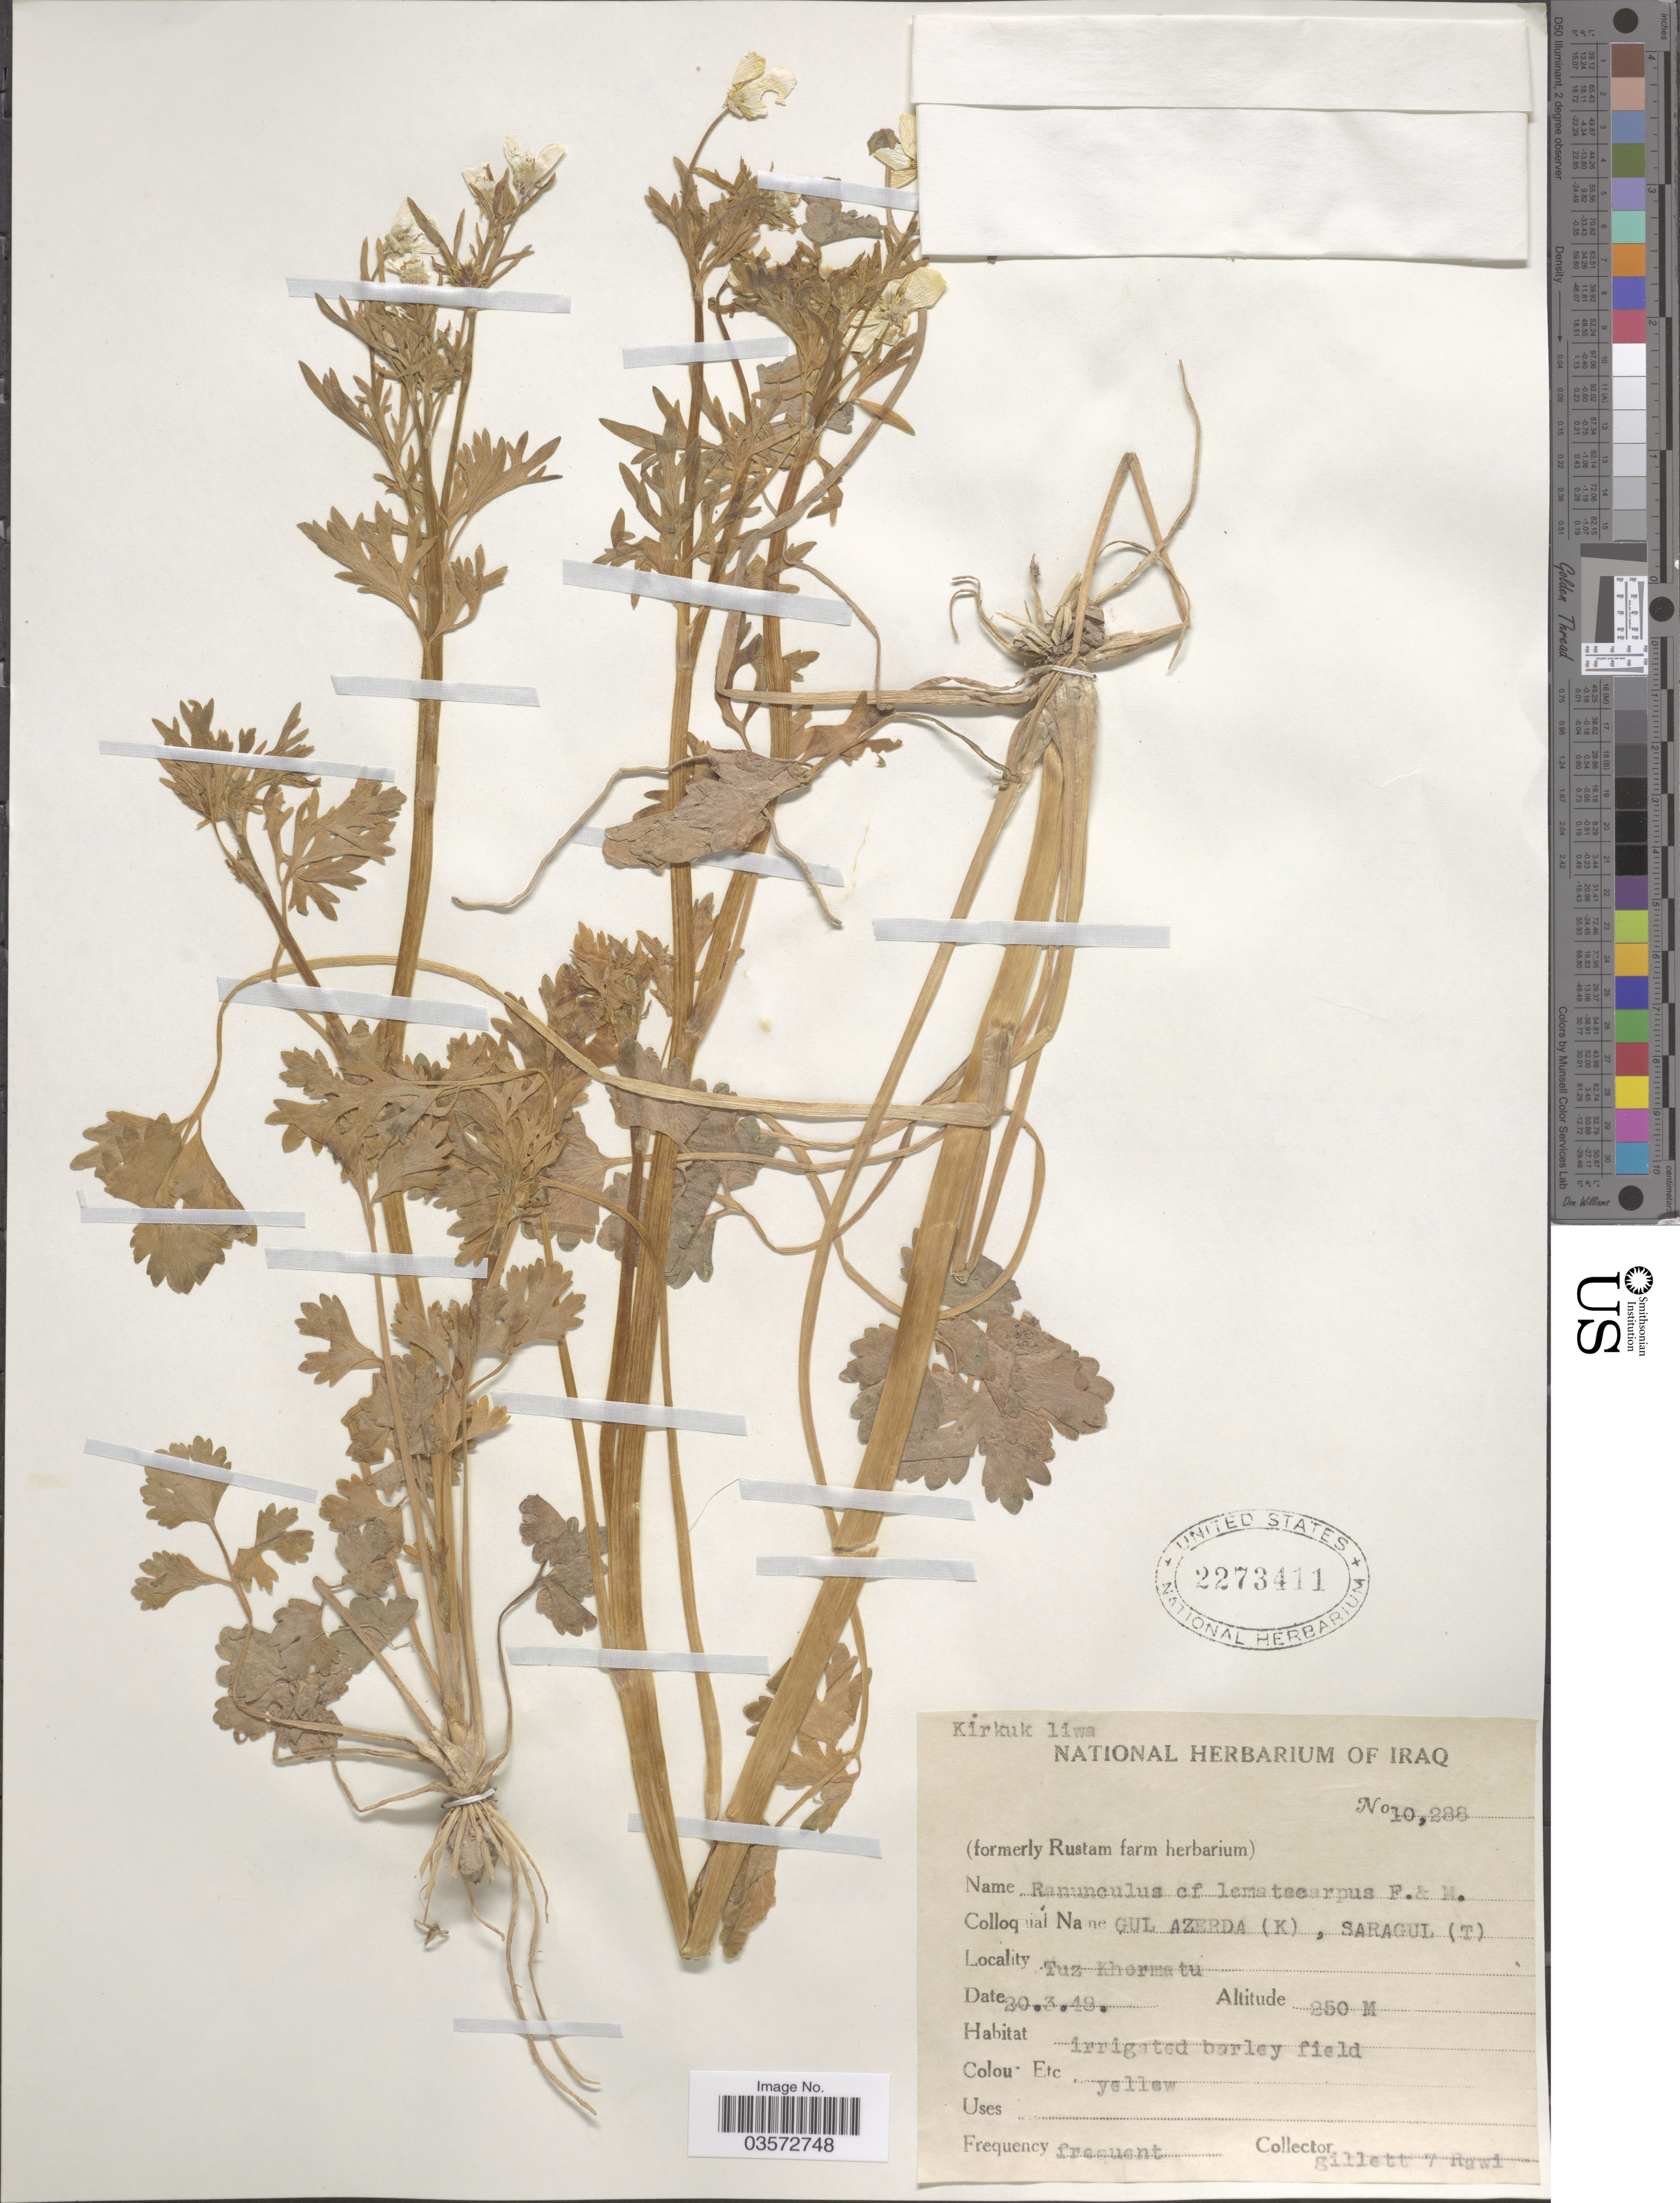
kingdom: Plantae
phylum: Tracheophyta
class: Magnoliopsida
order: Ranunculales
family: Ranunculaceae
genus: Ranunculus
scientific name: Ranunculus lomatocarpus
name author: Fisch. ex A. Spreng.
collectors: Gillett, -- & -. Rawi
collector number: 10288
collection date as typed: Transcribed d/m/y: 30/3/48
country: Iraq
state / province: Kirkūk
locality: Kirkuk liwa. Tuz Khorma tu. Irrigated barley field.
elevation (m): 250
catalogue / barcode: US 2273411